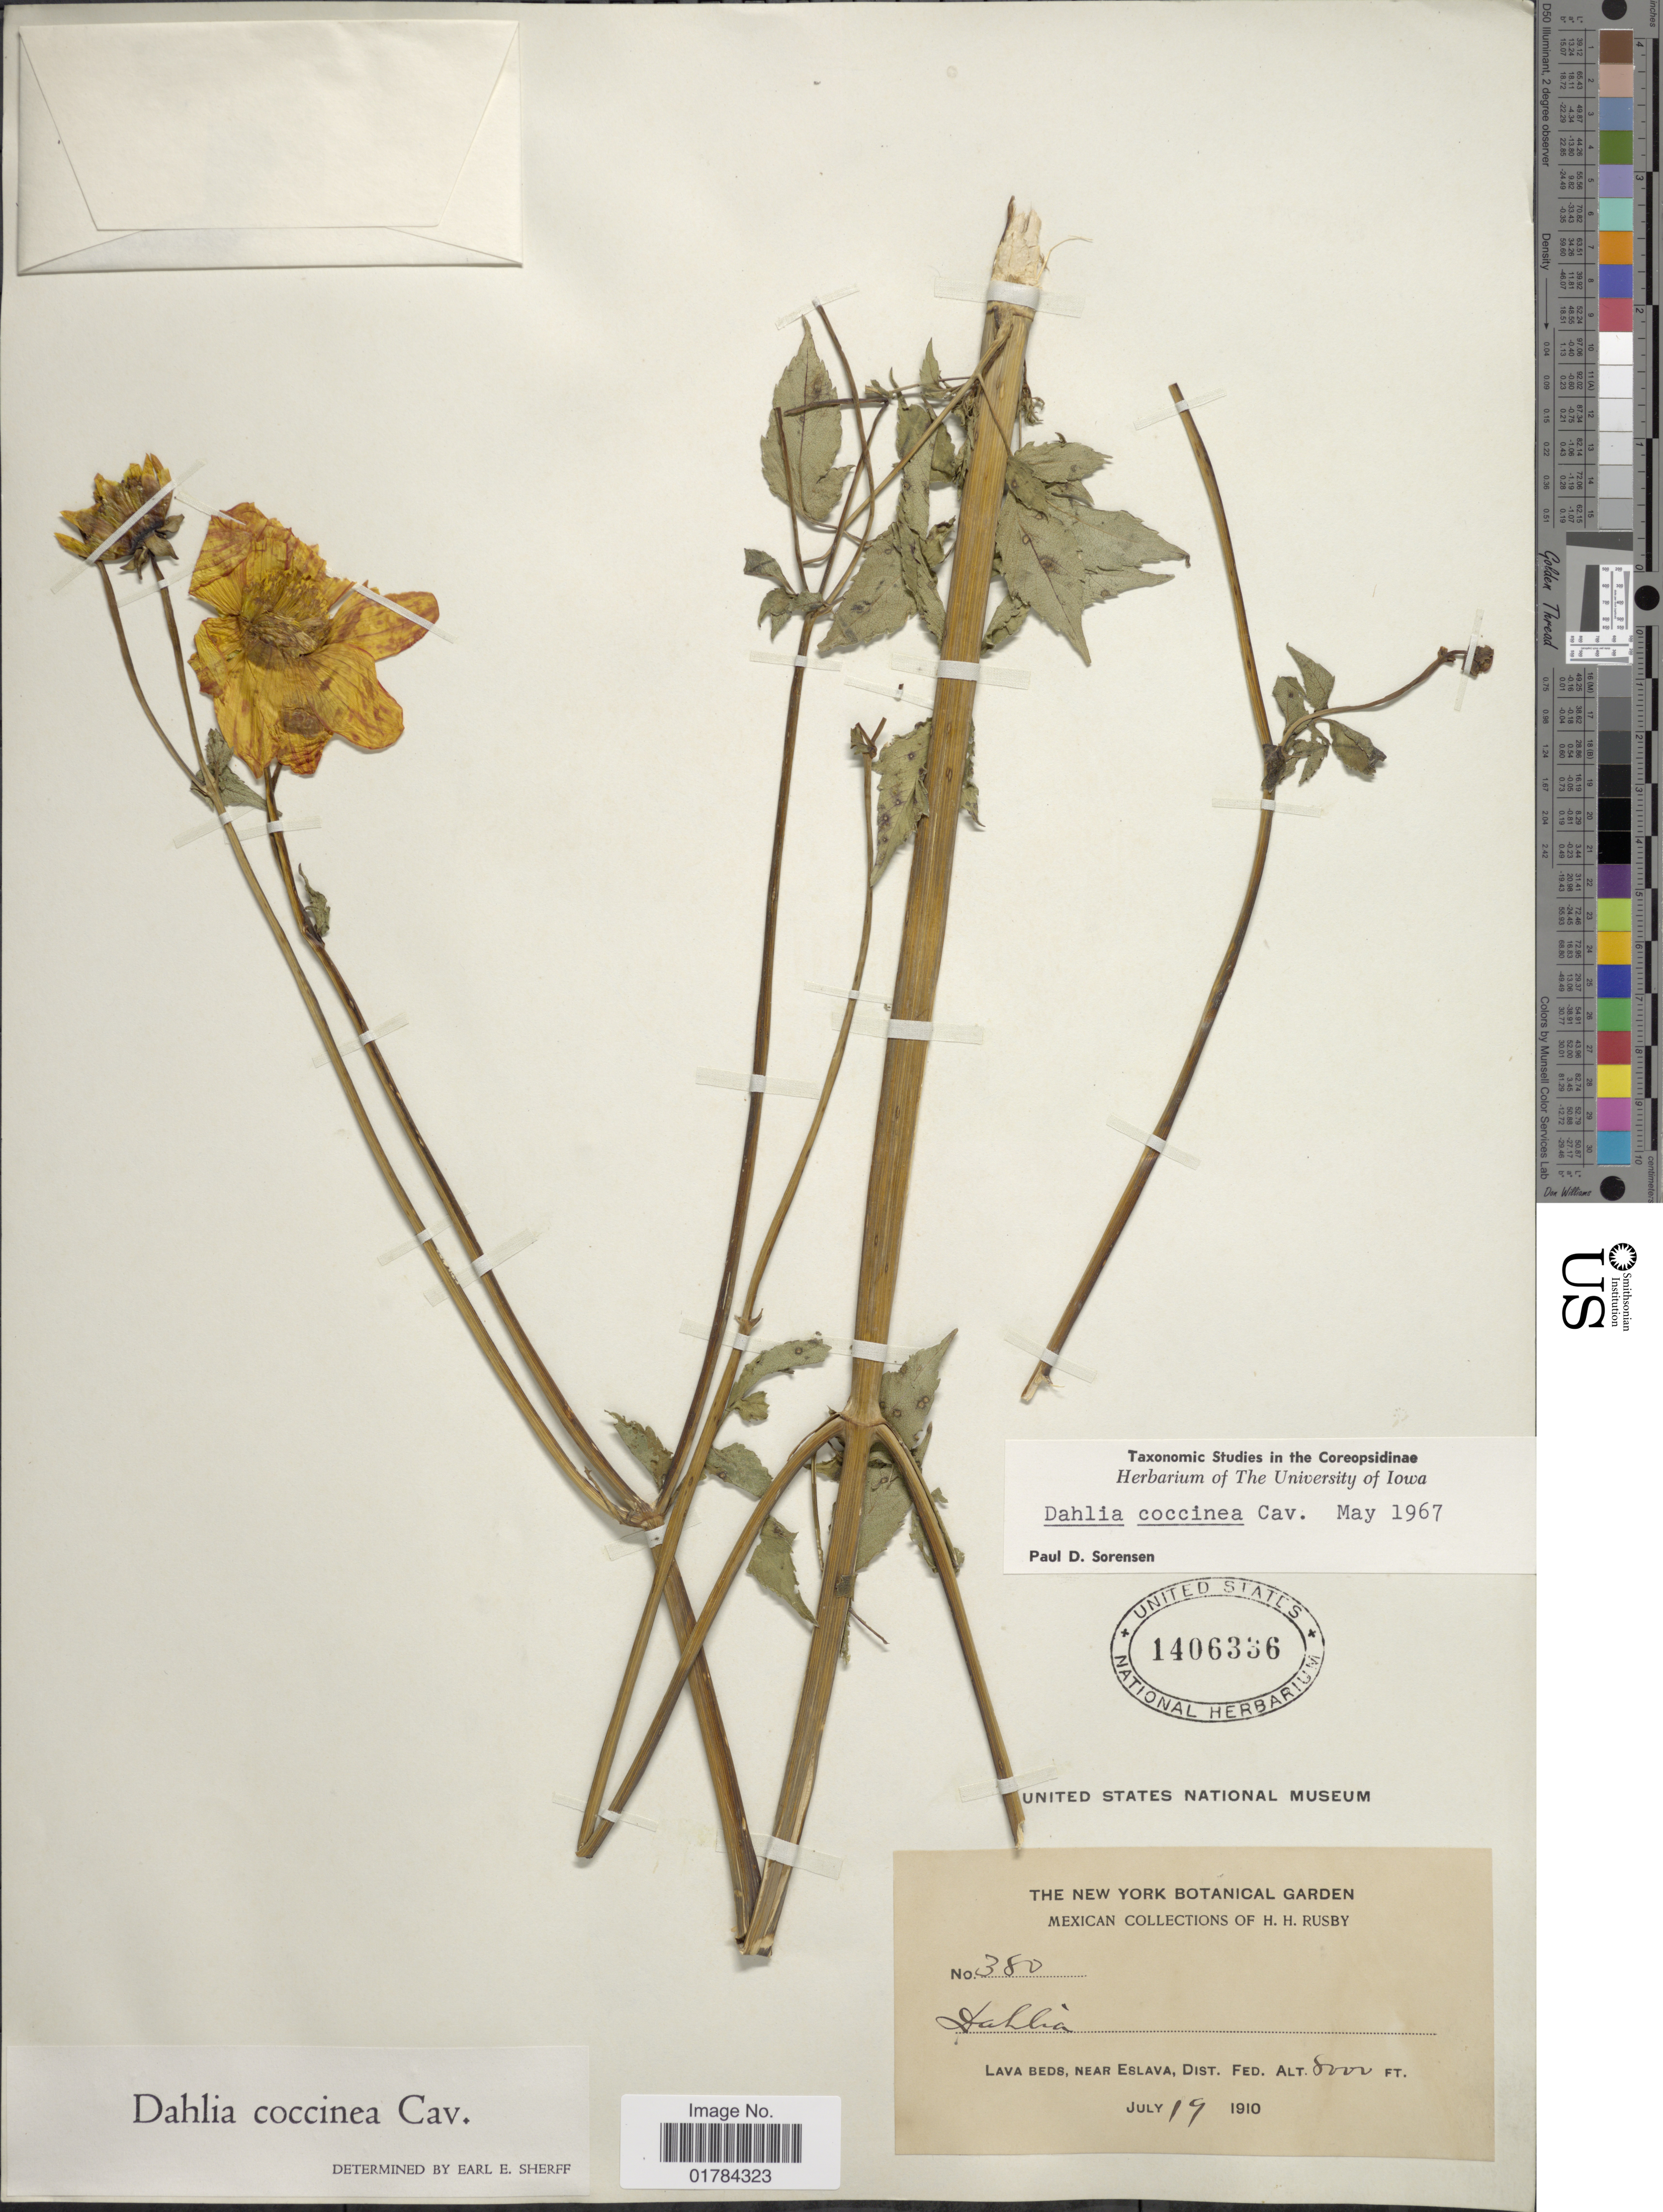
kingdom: Plantae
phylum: Tracheophyta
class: Magnoliopsida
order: Asterales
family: Asteraceae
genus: Dahlia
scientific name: Dahlia coccinea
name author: Cav.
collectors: H. H. Rusby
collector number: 380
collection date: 1910-07-19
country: Mexico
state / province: Distrito Federal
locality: Lava beds, near Eslava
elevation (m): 2438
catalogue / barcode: US 1406336